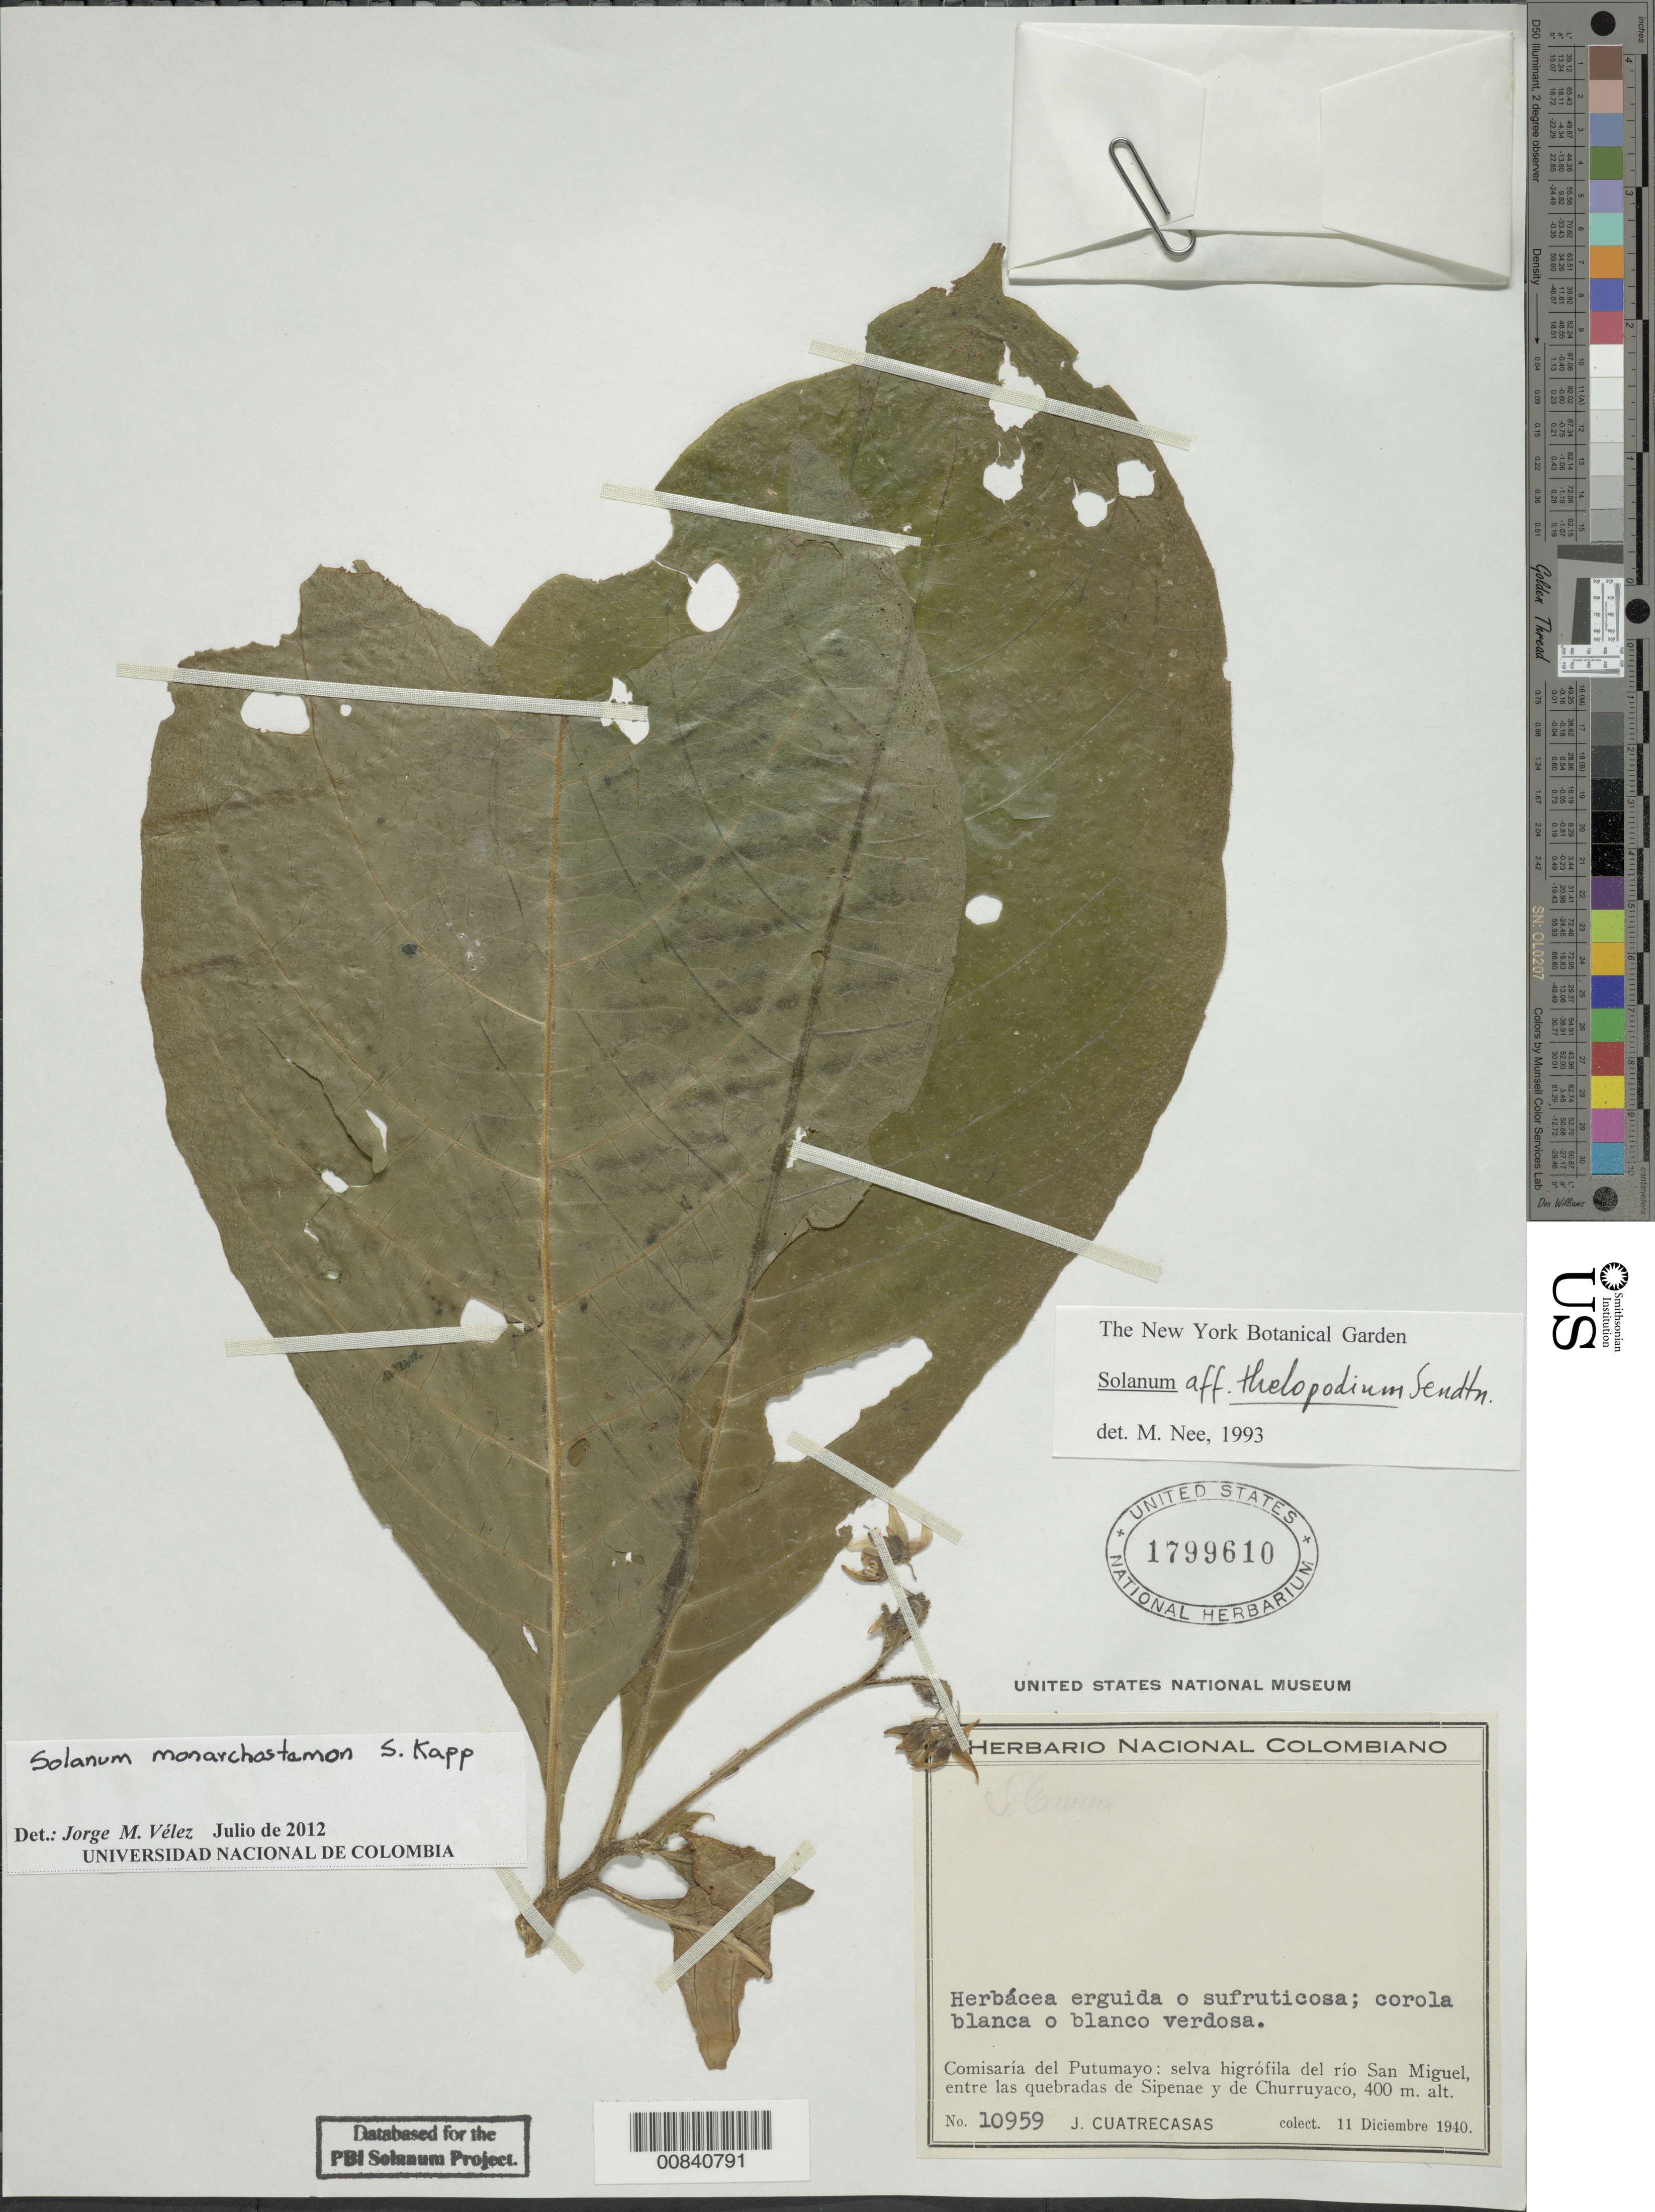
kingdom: Plantae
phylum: Tracheophyta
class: Magnoliopsida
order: Solanales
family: Solanaceae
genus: Solanum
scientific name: Solanum monarchostemon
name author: S. Knapp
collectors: J. Cuatrecasas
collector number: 10959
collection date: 1940-12-11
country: Colombia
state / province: Putumayo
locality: Comisaría del Putumayo: selva higrófila del río San Miguel, entre las quebradas de Sipenae y de Churruyaco.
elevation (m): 400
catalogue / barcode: US 1799610